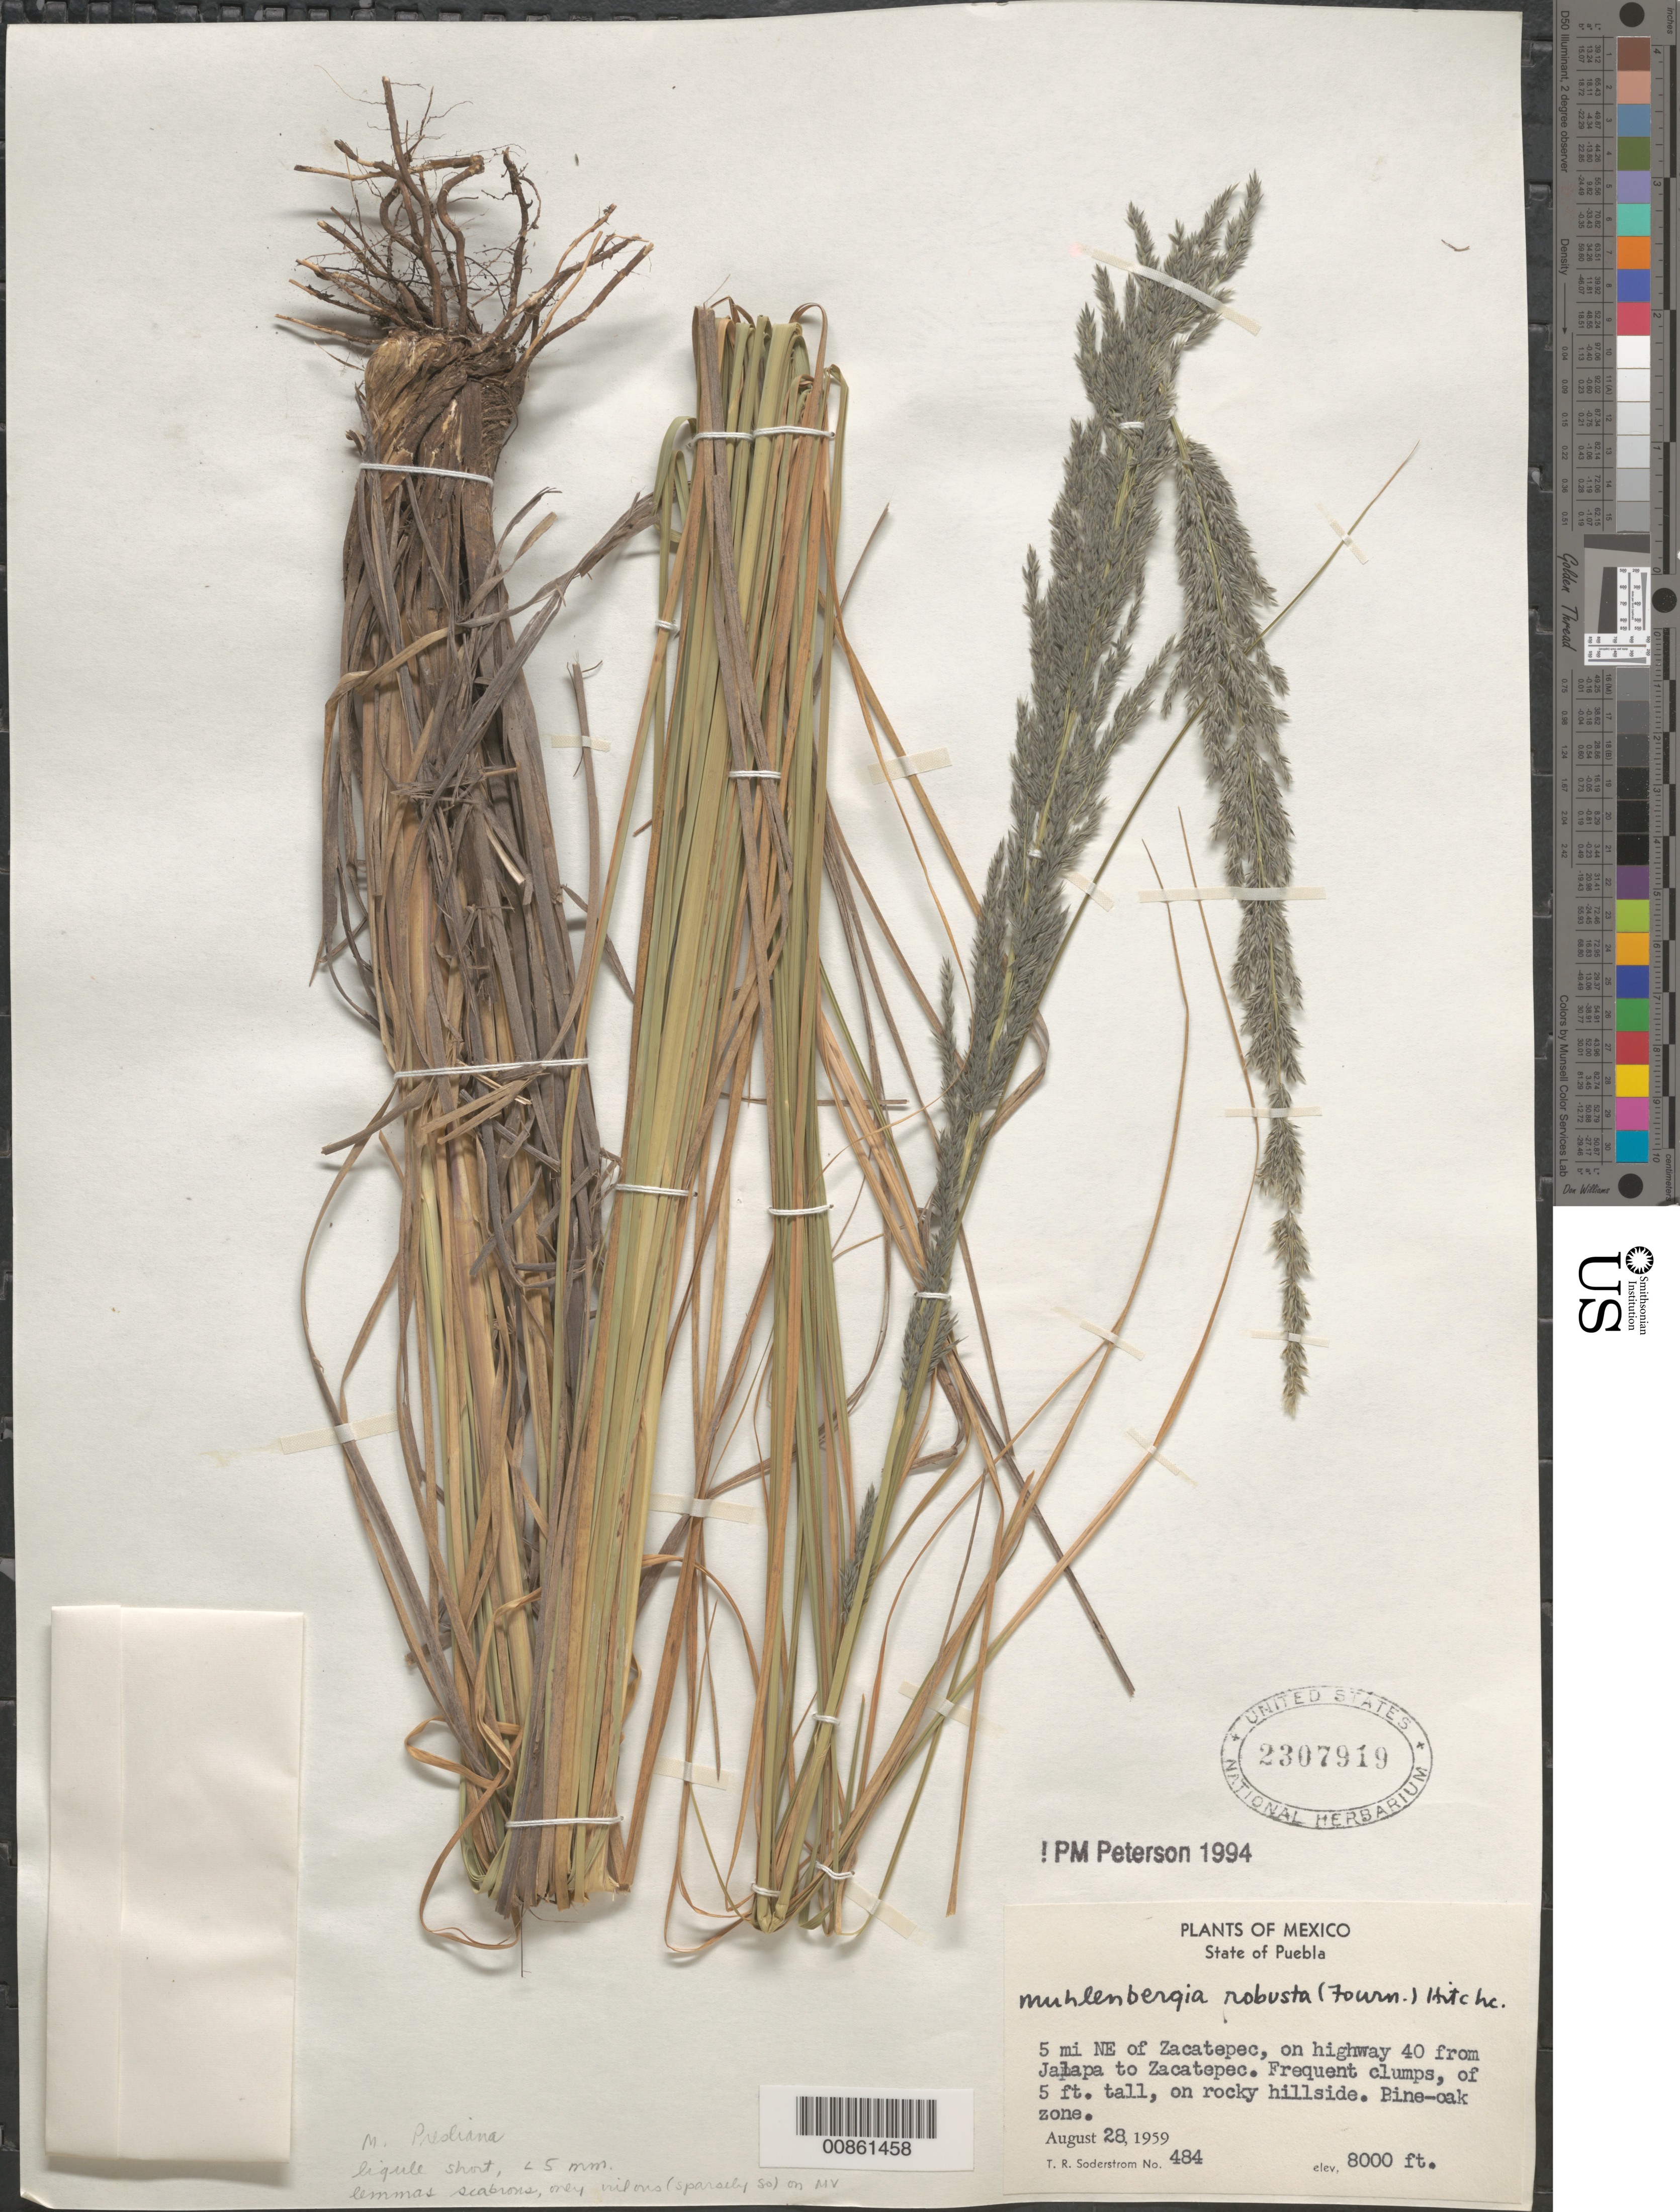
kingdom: Plantae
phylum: Tracheophyta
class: Liliopsida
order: Poales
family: Poaceae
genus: Muhlenbergia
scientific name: Muhlenbergia robusta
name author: (E. Fourn.) Hitchc.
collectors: T. R. Soderstrom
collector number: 484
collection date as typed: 28 Aug 1959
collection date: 1959-08-28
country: Mexico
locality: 5 mi NE of Zacatepec, on Hwy 40 from Jalapa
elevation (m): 2438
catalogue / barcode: US 2307919